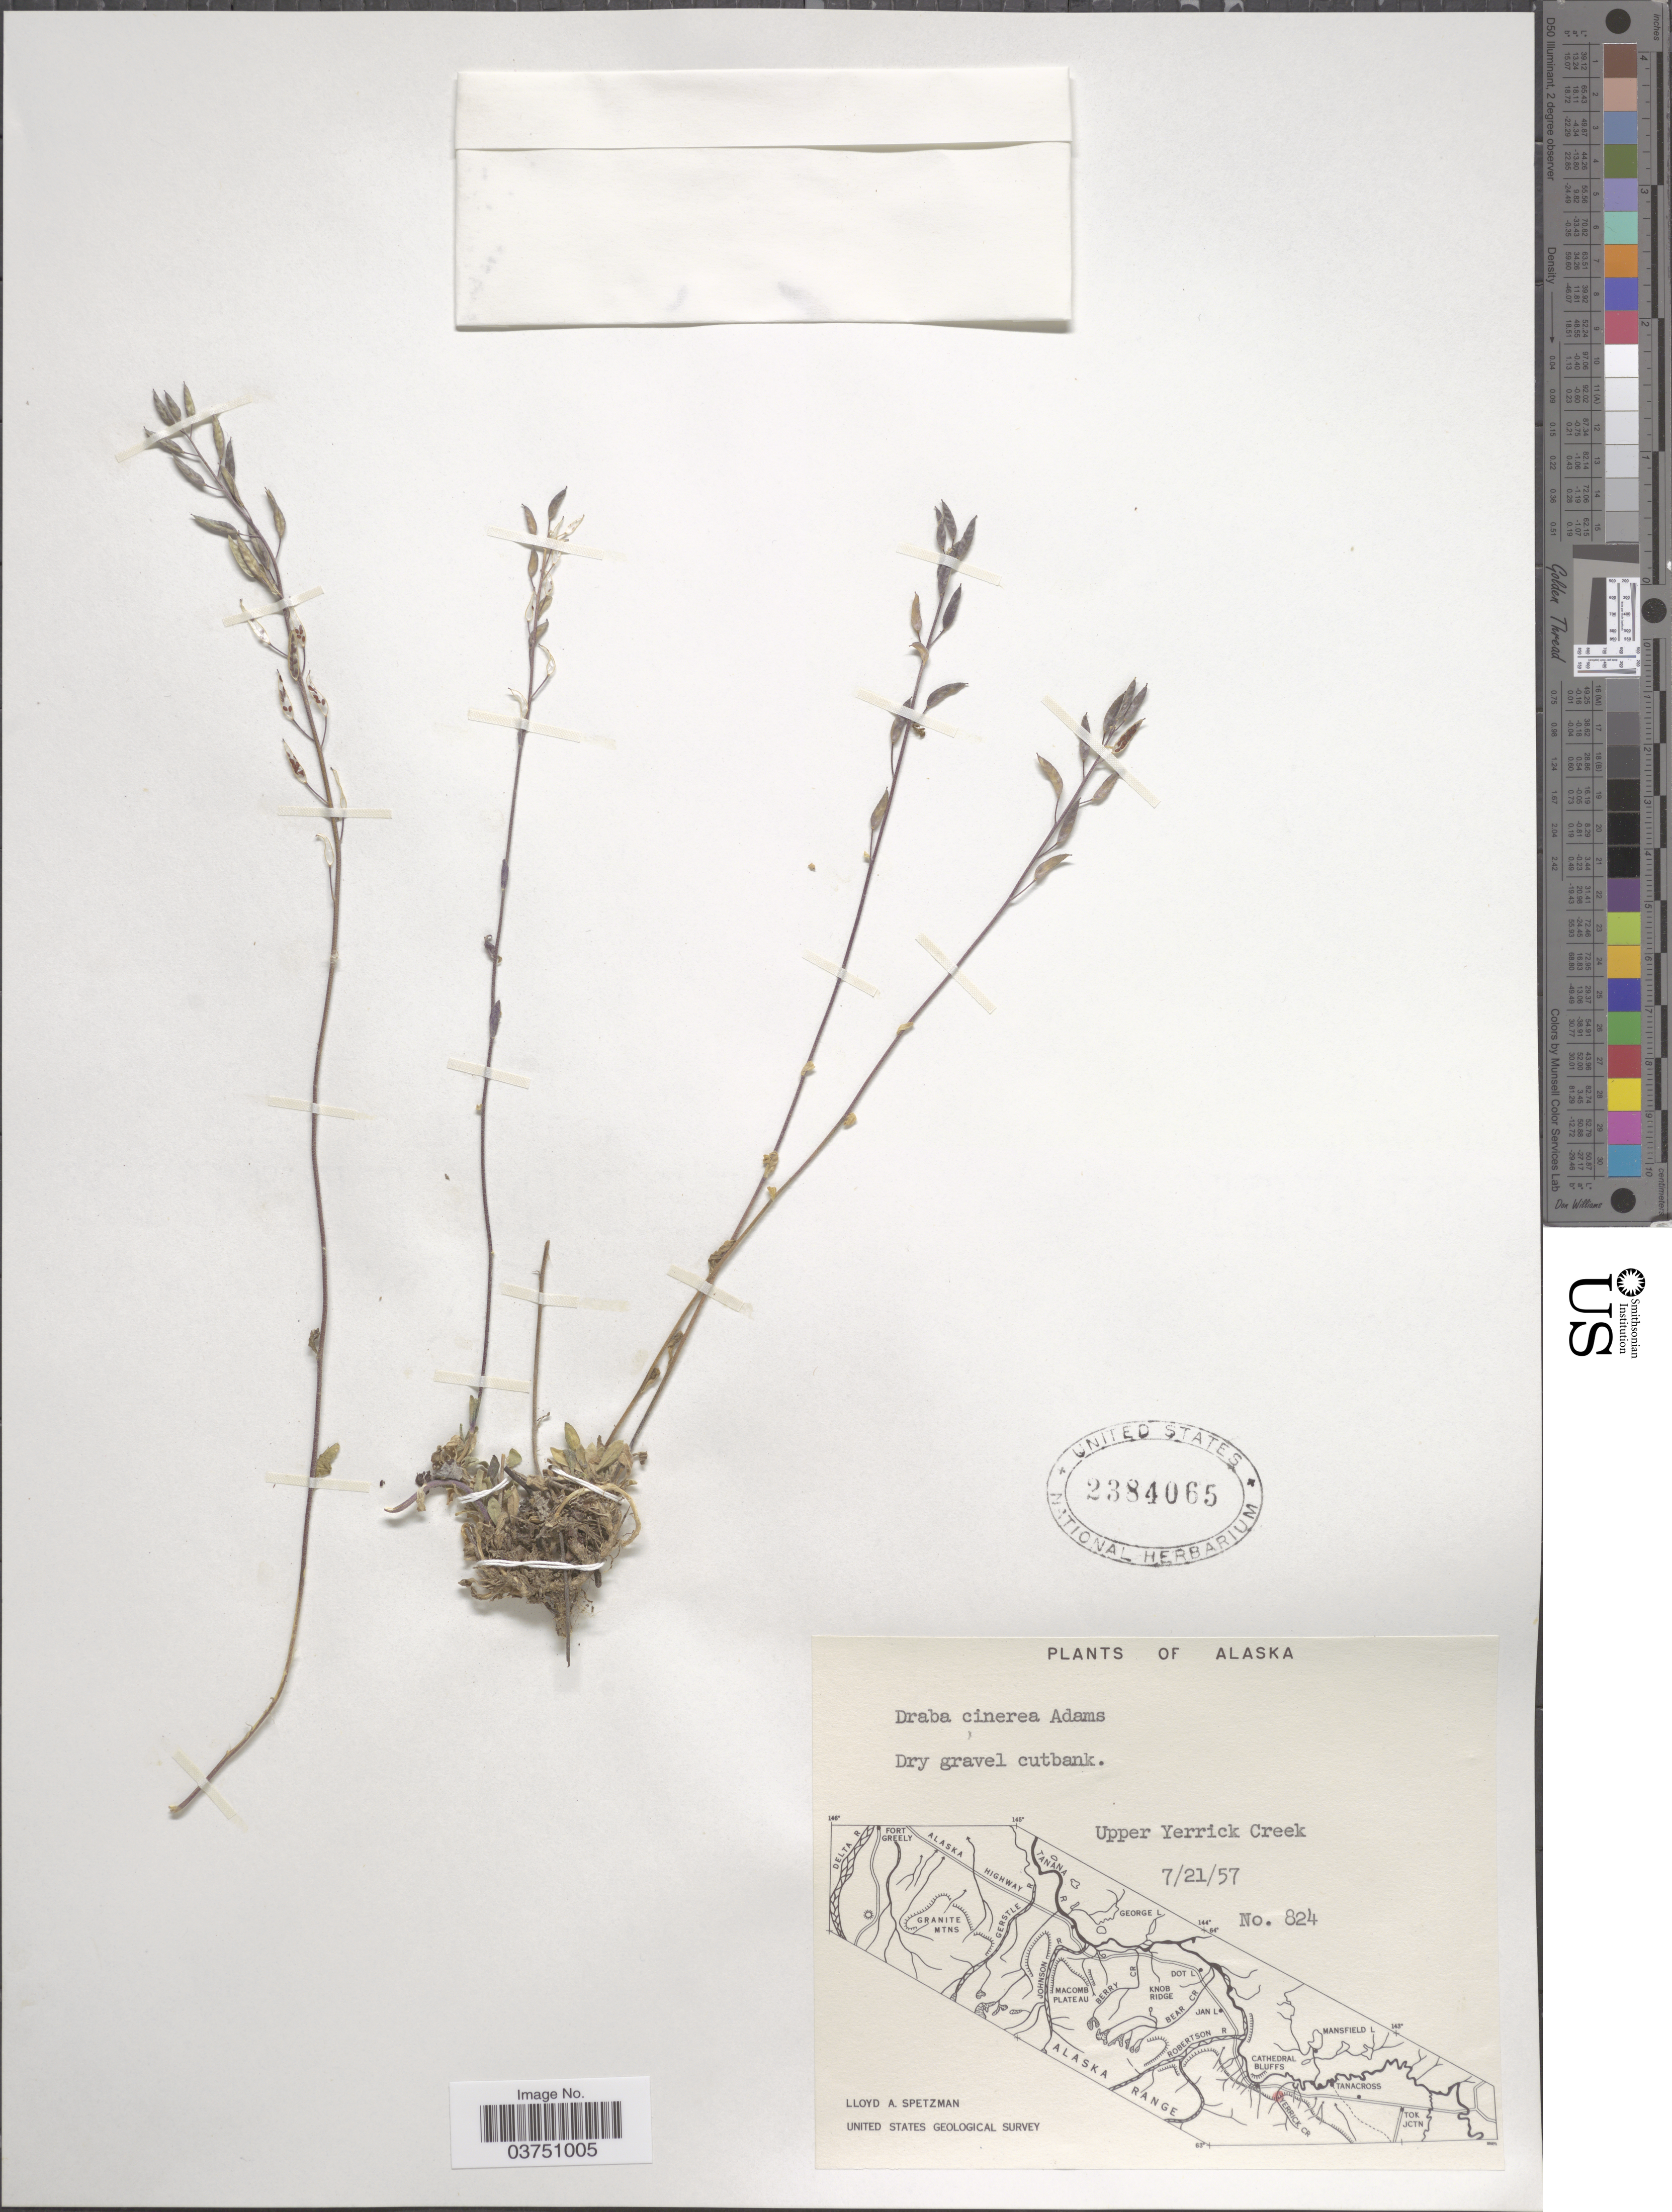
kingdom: Plantae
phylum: Tracheophyta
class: Magnoliopsida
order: Brassicales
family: Brassicaceae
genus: Draba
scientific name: Draba cinerea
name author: Adams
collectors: L. Spetzman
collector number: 824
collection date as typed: Transcribed d/m/y: 21/7/57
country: United States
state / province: Alaska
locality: Upper Yerrick Creek.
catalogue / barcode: US 2384065